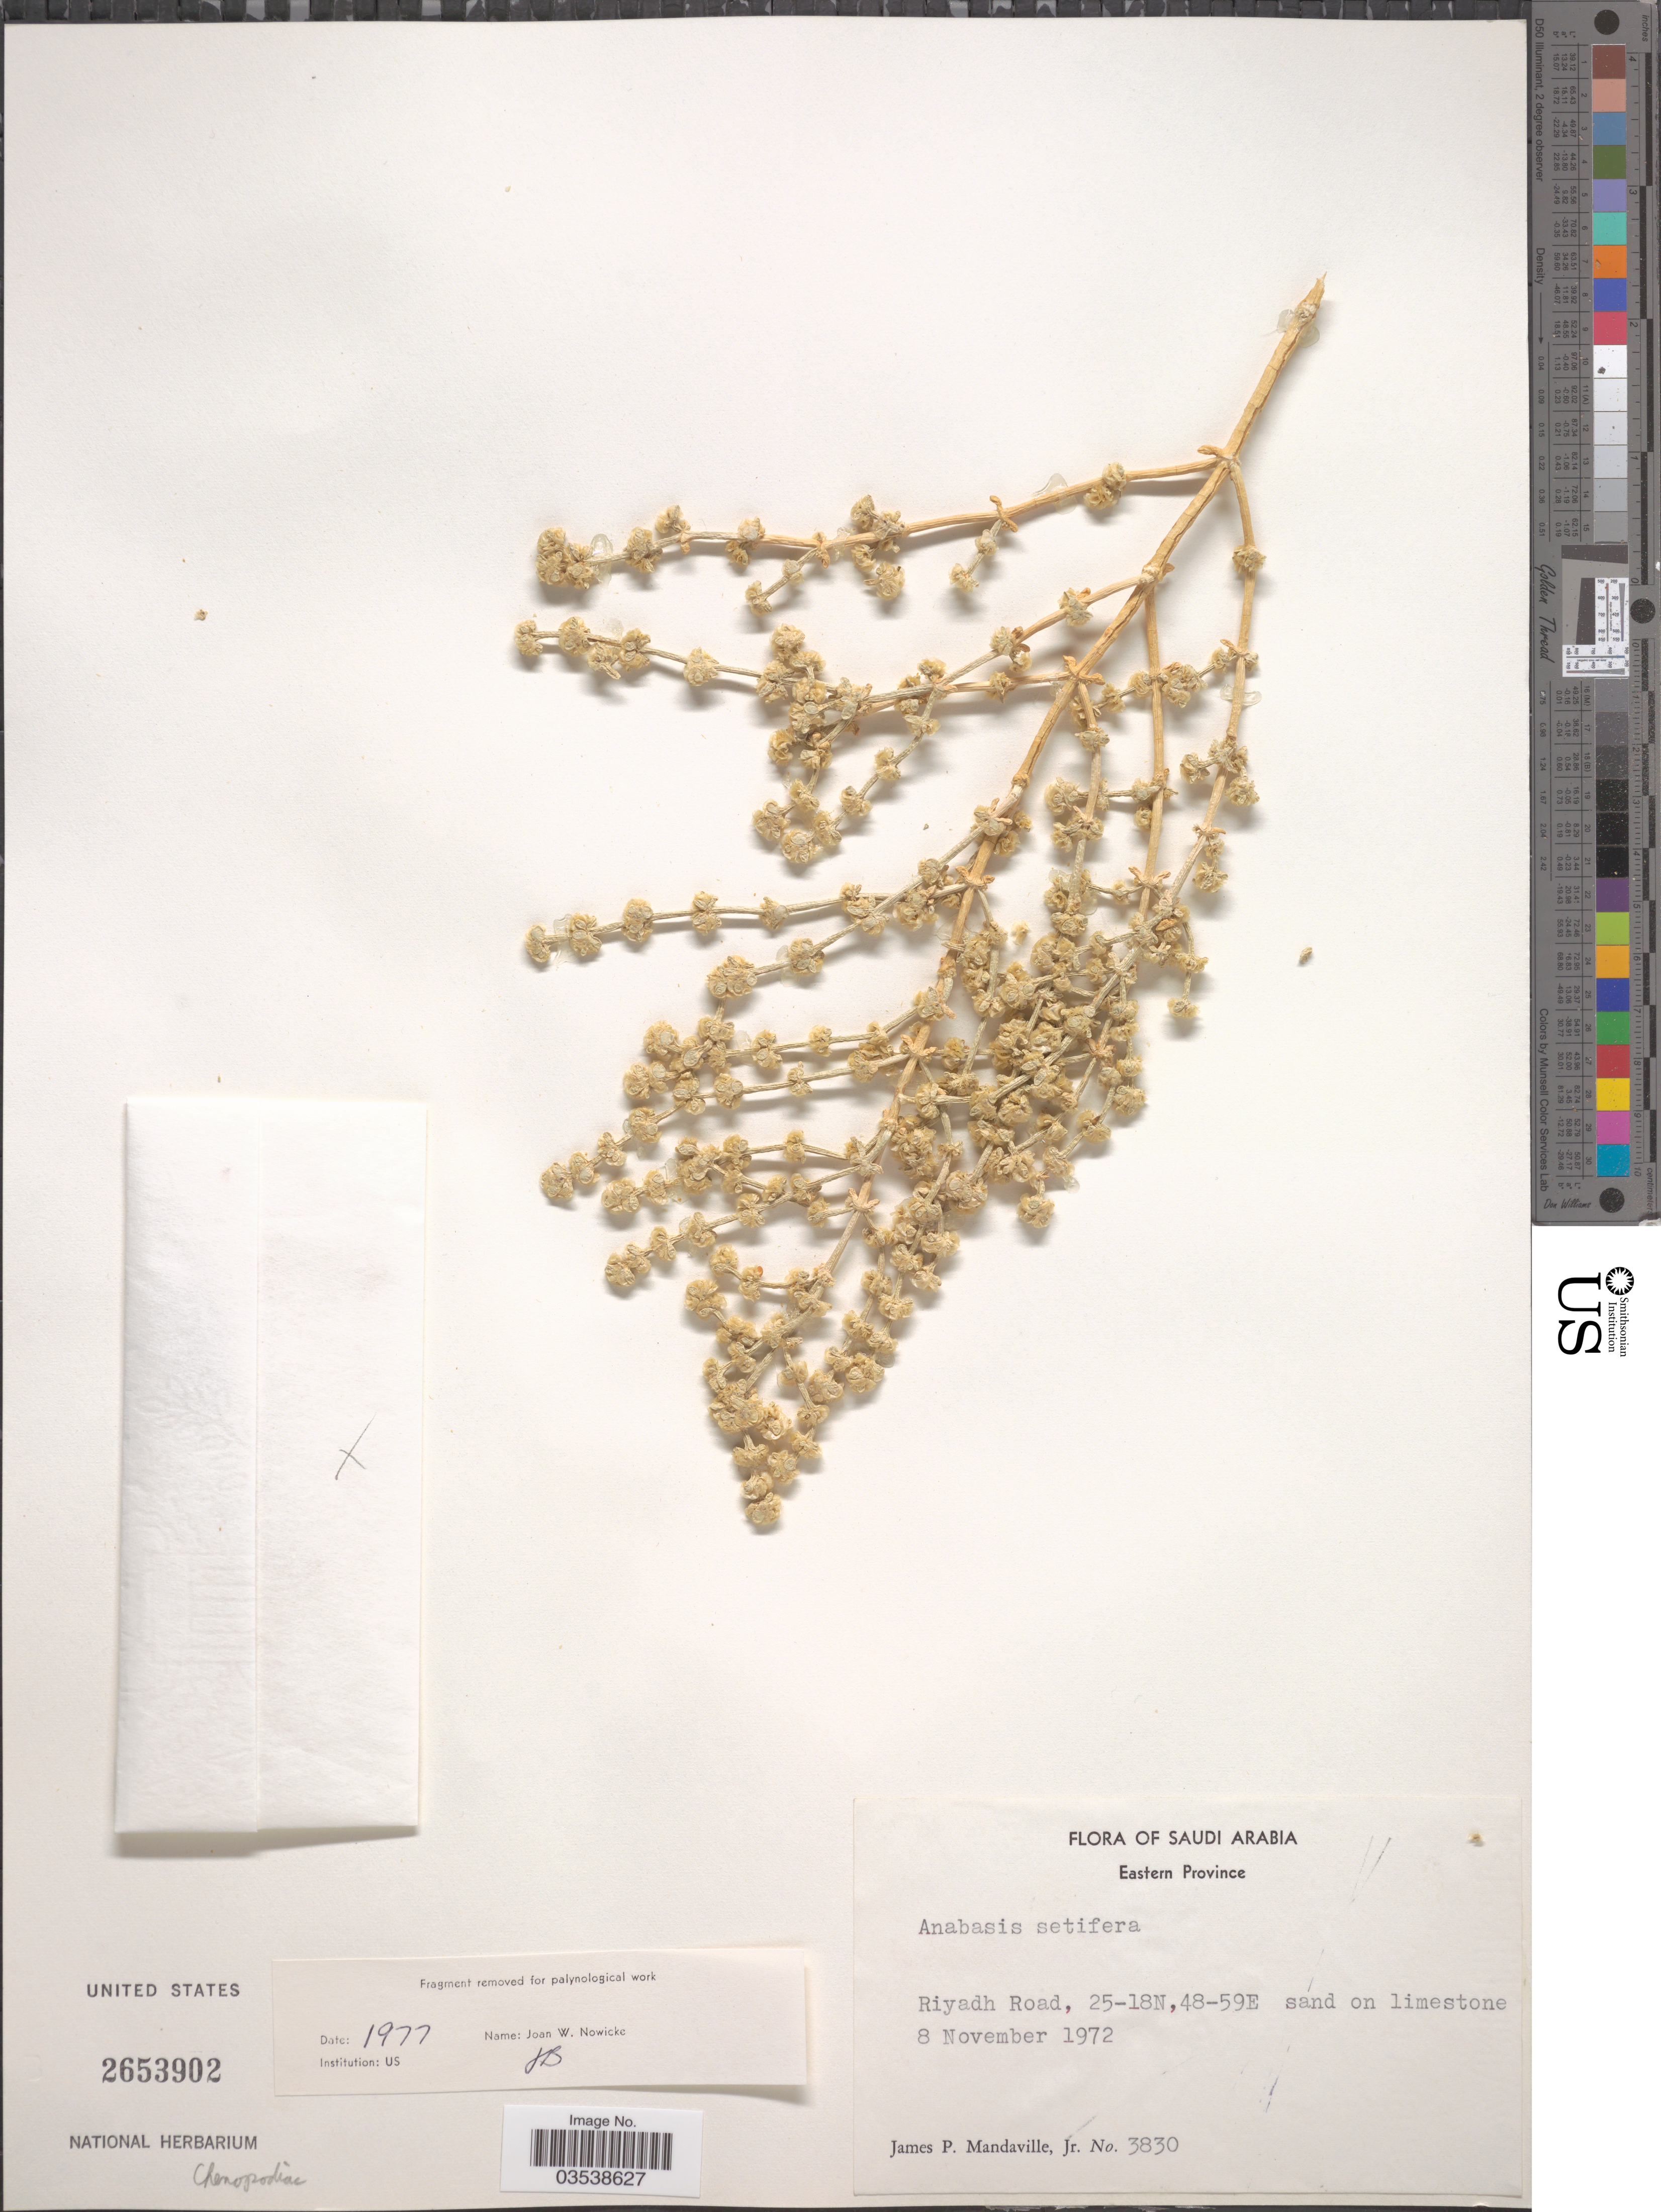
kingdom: Plantae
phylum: Tracheophyta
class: Magnoliopsida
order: Caryophyllales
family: Amaranthaceae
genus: Anabasis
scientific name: Anabasis setifera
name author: Moq.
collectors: J. Mandaville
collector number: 3830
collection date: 1972-11-08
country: Saudi Arabia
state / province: Ash Sharqiyah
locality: Eastern Province. Riyadh Road.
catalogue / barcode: US 2653902